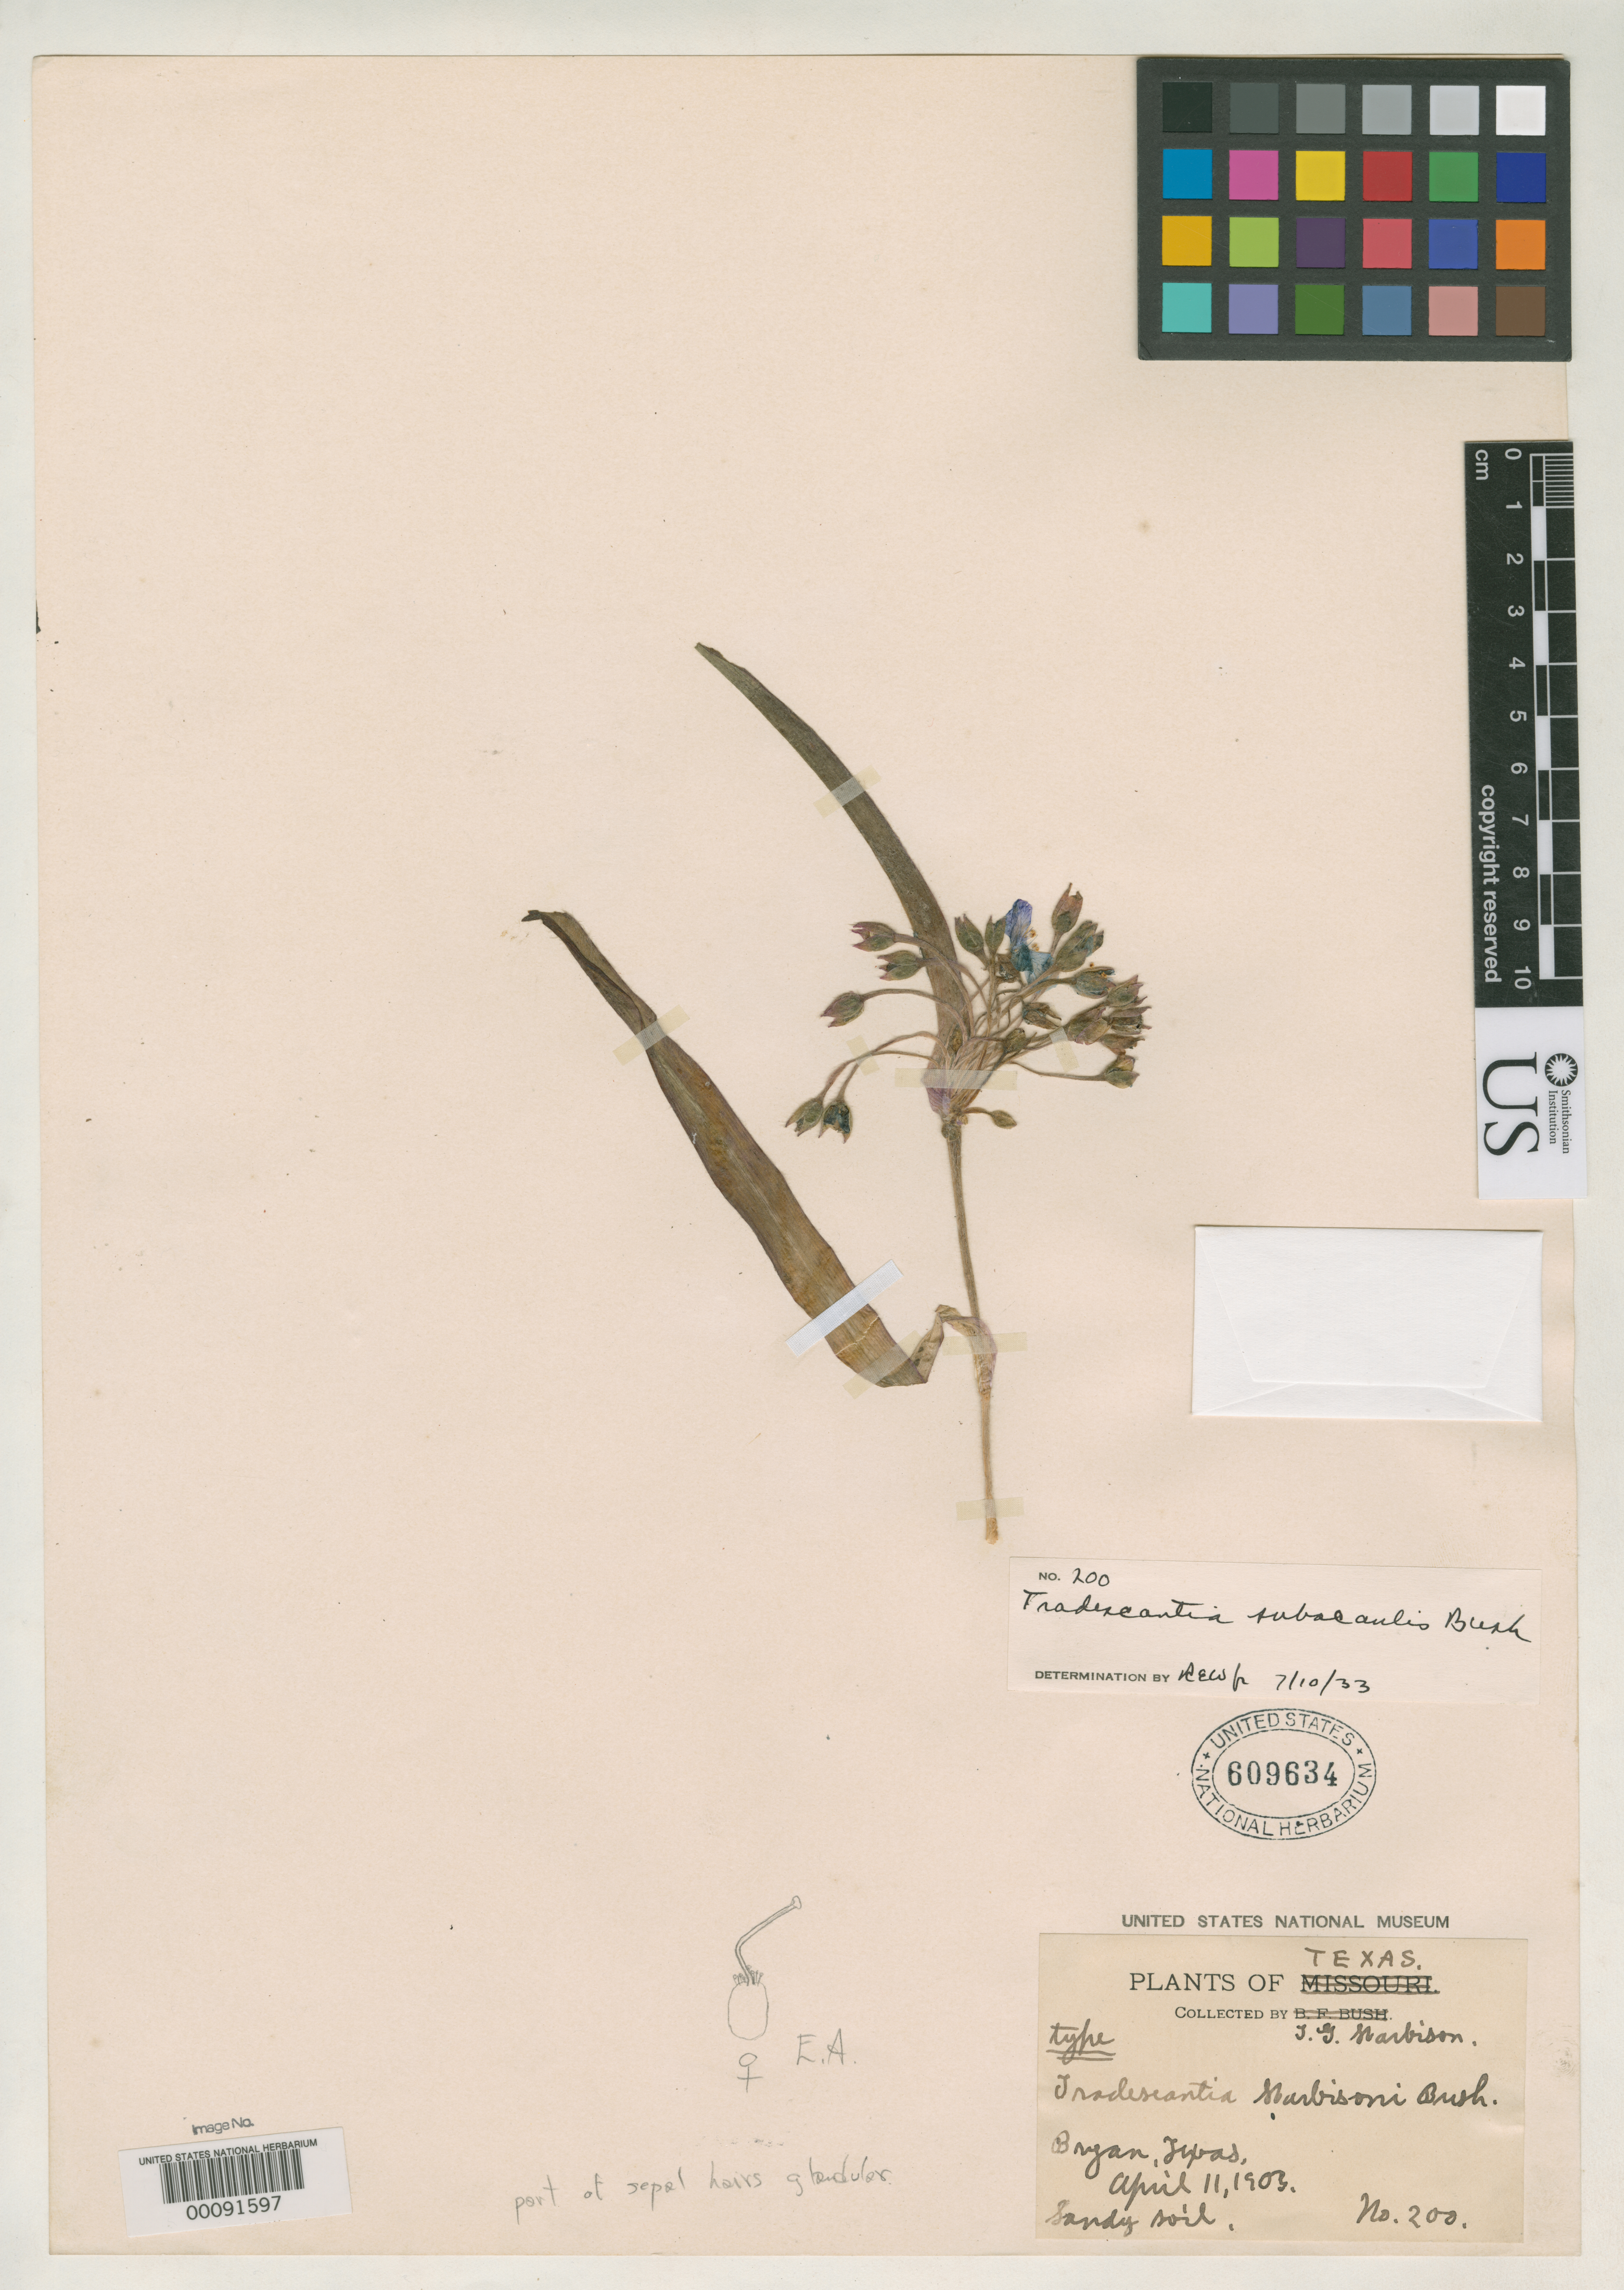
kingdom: Plantae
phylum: Tracheophyta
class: Liliopsida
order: Commelinales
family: Commelinaceae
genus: Tradescantia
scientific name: Tradescantia harbisoni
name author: Bush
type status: Isotype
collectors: T. Harbison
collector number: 200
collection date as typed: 11 Apr 1903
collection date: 1903-04-11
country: United States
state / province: Texas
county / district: Brazos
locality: Bryan.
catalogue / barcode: US 609634